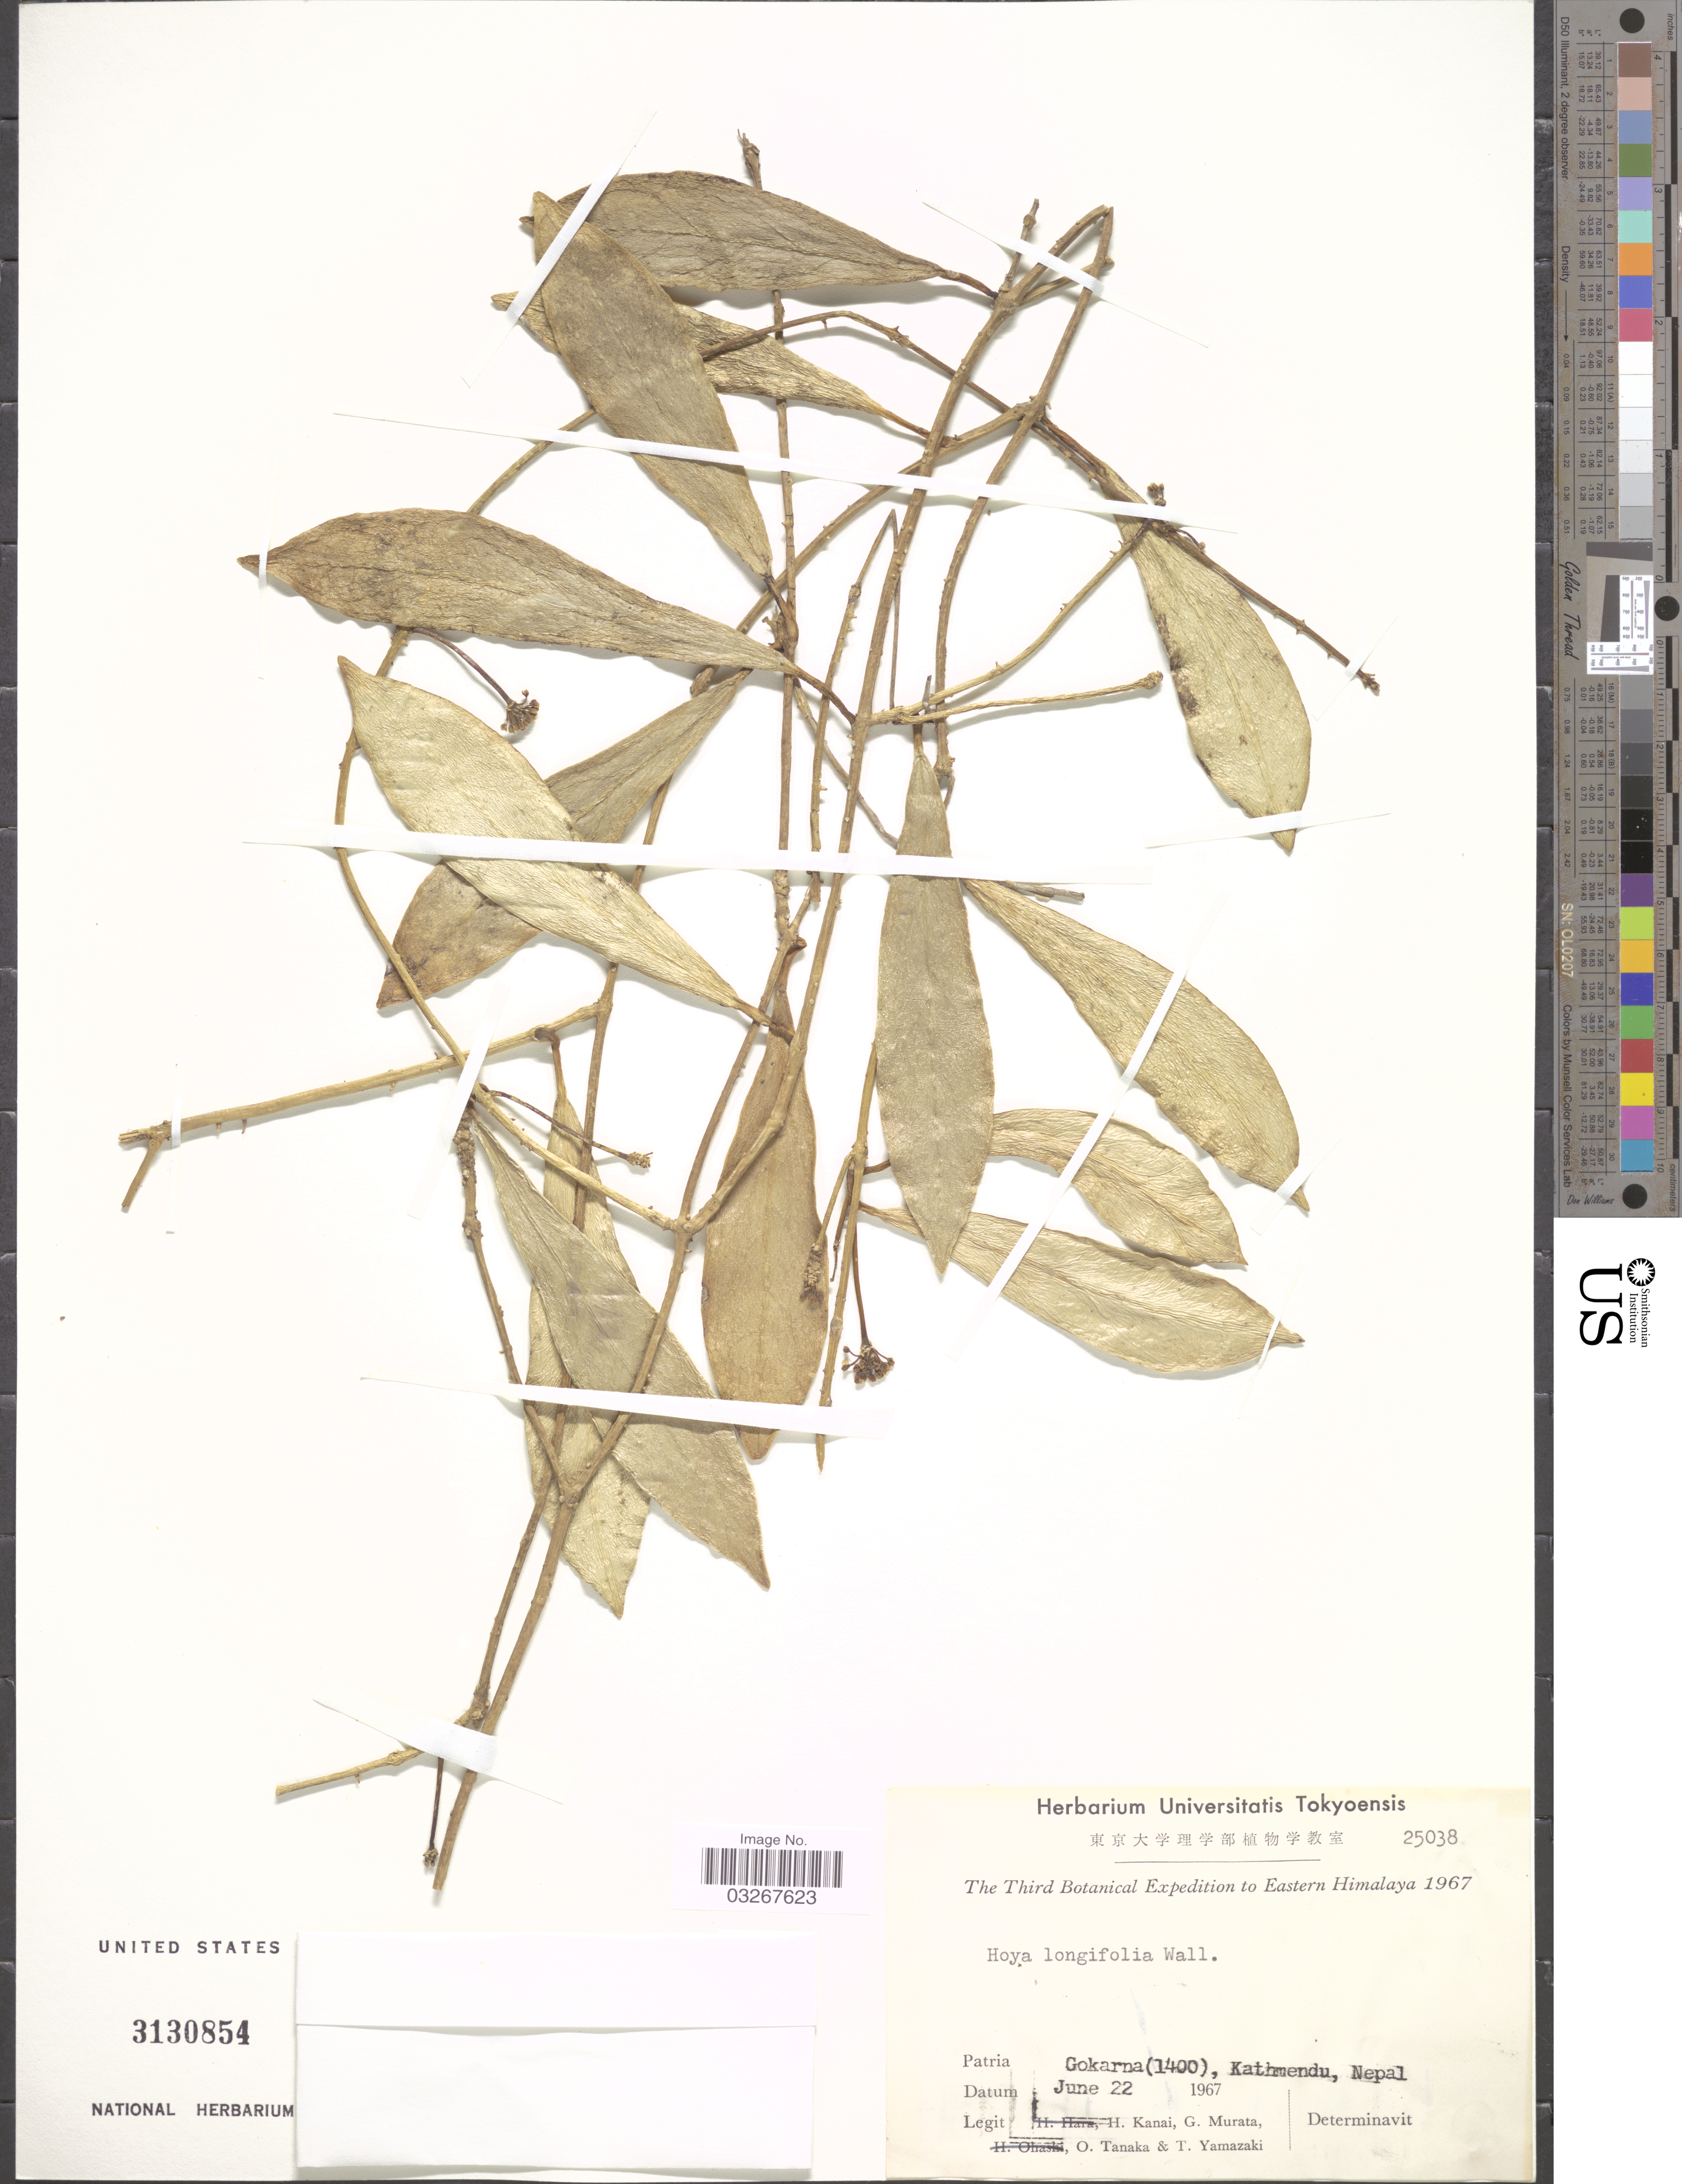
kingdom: Plantae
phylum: Tracheophyta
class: Magnoliopsida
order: Gentianales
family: Apocynaceae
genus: Hoya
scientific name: Hoya longifolia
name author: Wall. ex Wight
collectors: H. Kanai, G. Murata, O. Tanaka & T. Yamazaki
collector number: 25038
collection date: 1967-06-22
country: Nepal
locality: Eastern Himalaya, Gokarna, Kathmendu.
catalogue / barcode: US 3130854